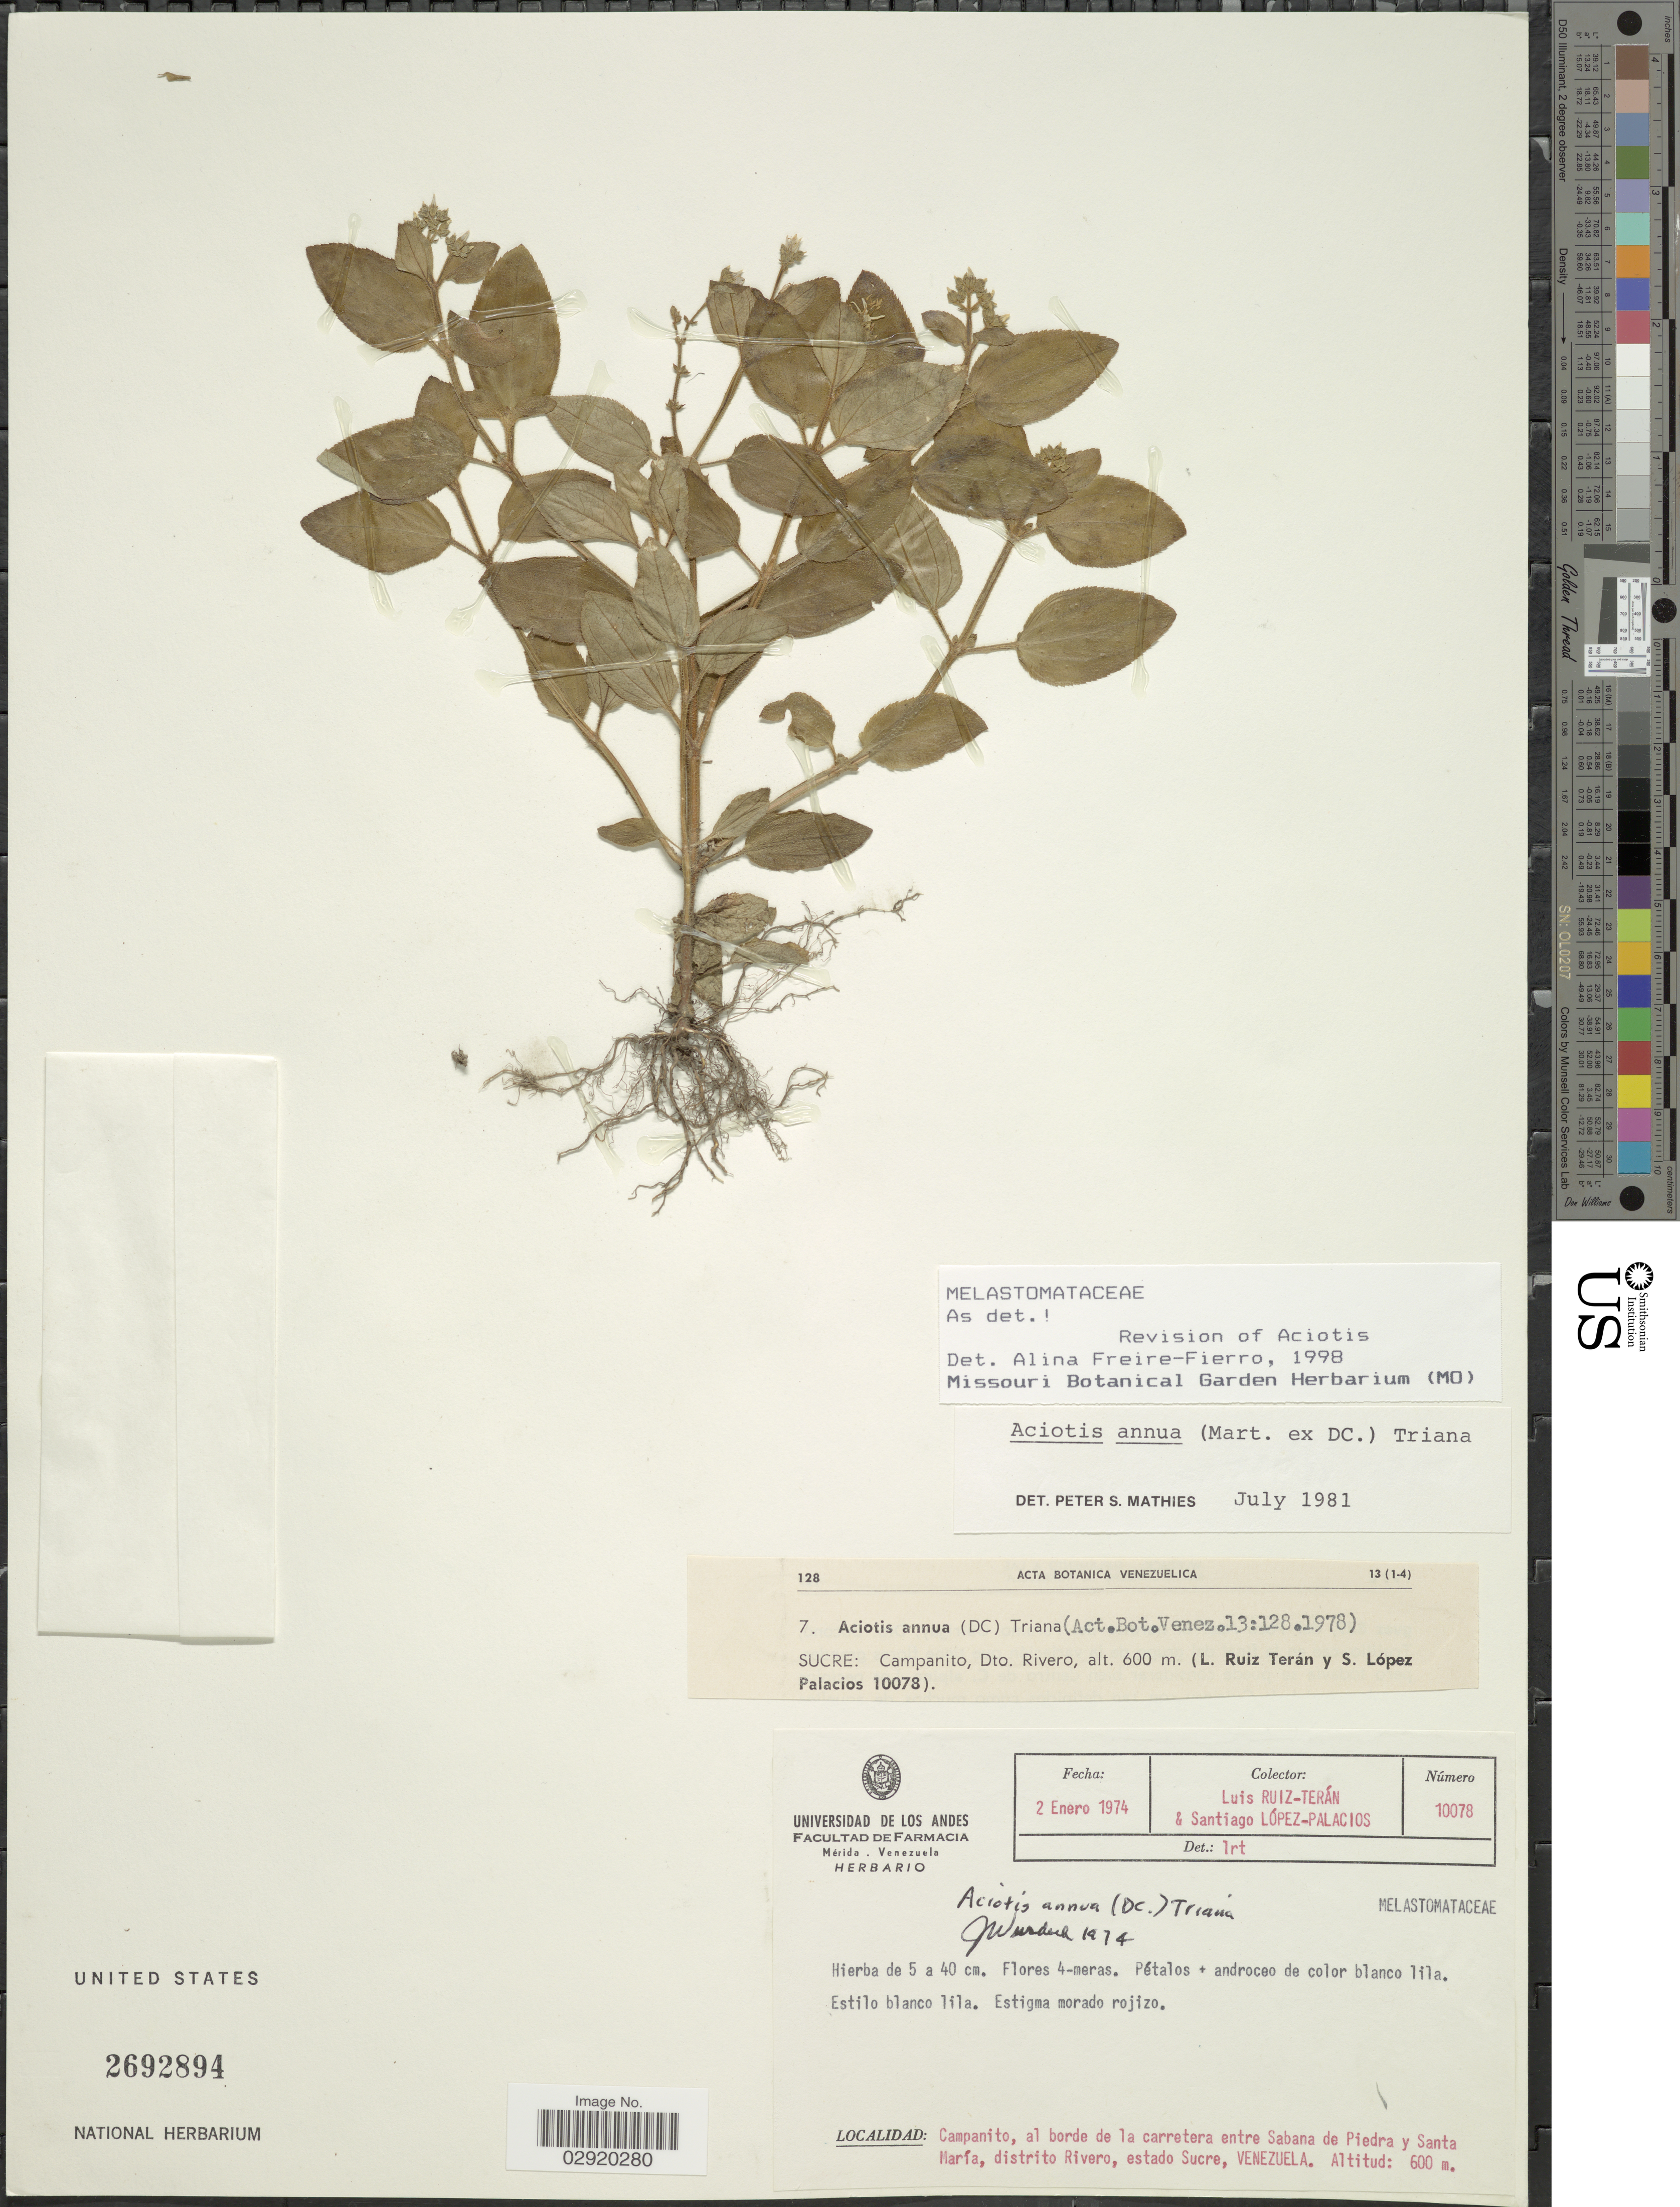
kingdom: Plantae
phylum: Tracheophyta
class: Magnoliopsida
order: Myrtales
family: Melastomataceae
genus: Aciotis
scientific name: Aciotis annua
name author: (Mart. ex DC.) Triana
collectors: L. Teran & S. López-Palacios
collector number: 10078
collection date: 1974-01-02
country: Venezuela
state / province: Sucre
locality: Campanito, al borde de la carretera entre Sabana de Piedra y Santa María, distrito Rivero, estado Sucre.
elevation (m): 600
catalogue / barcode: US 2692894